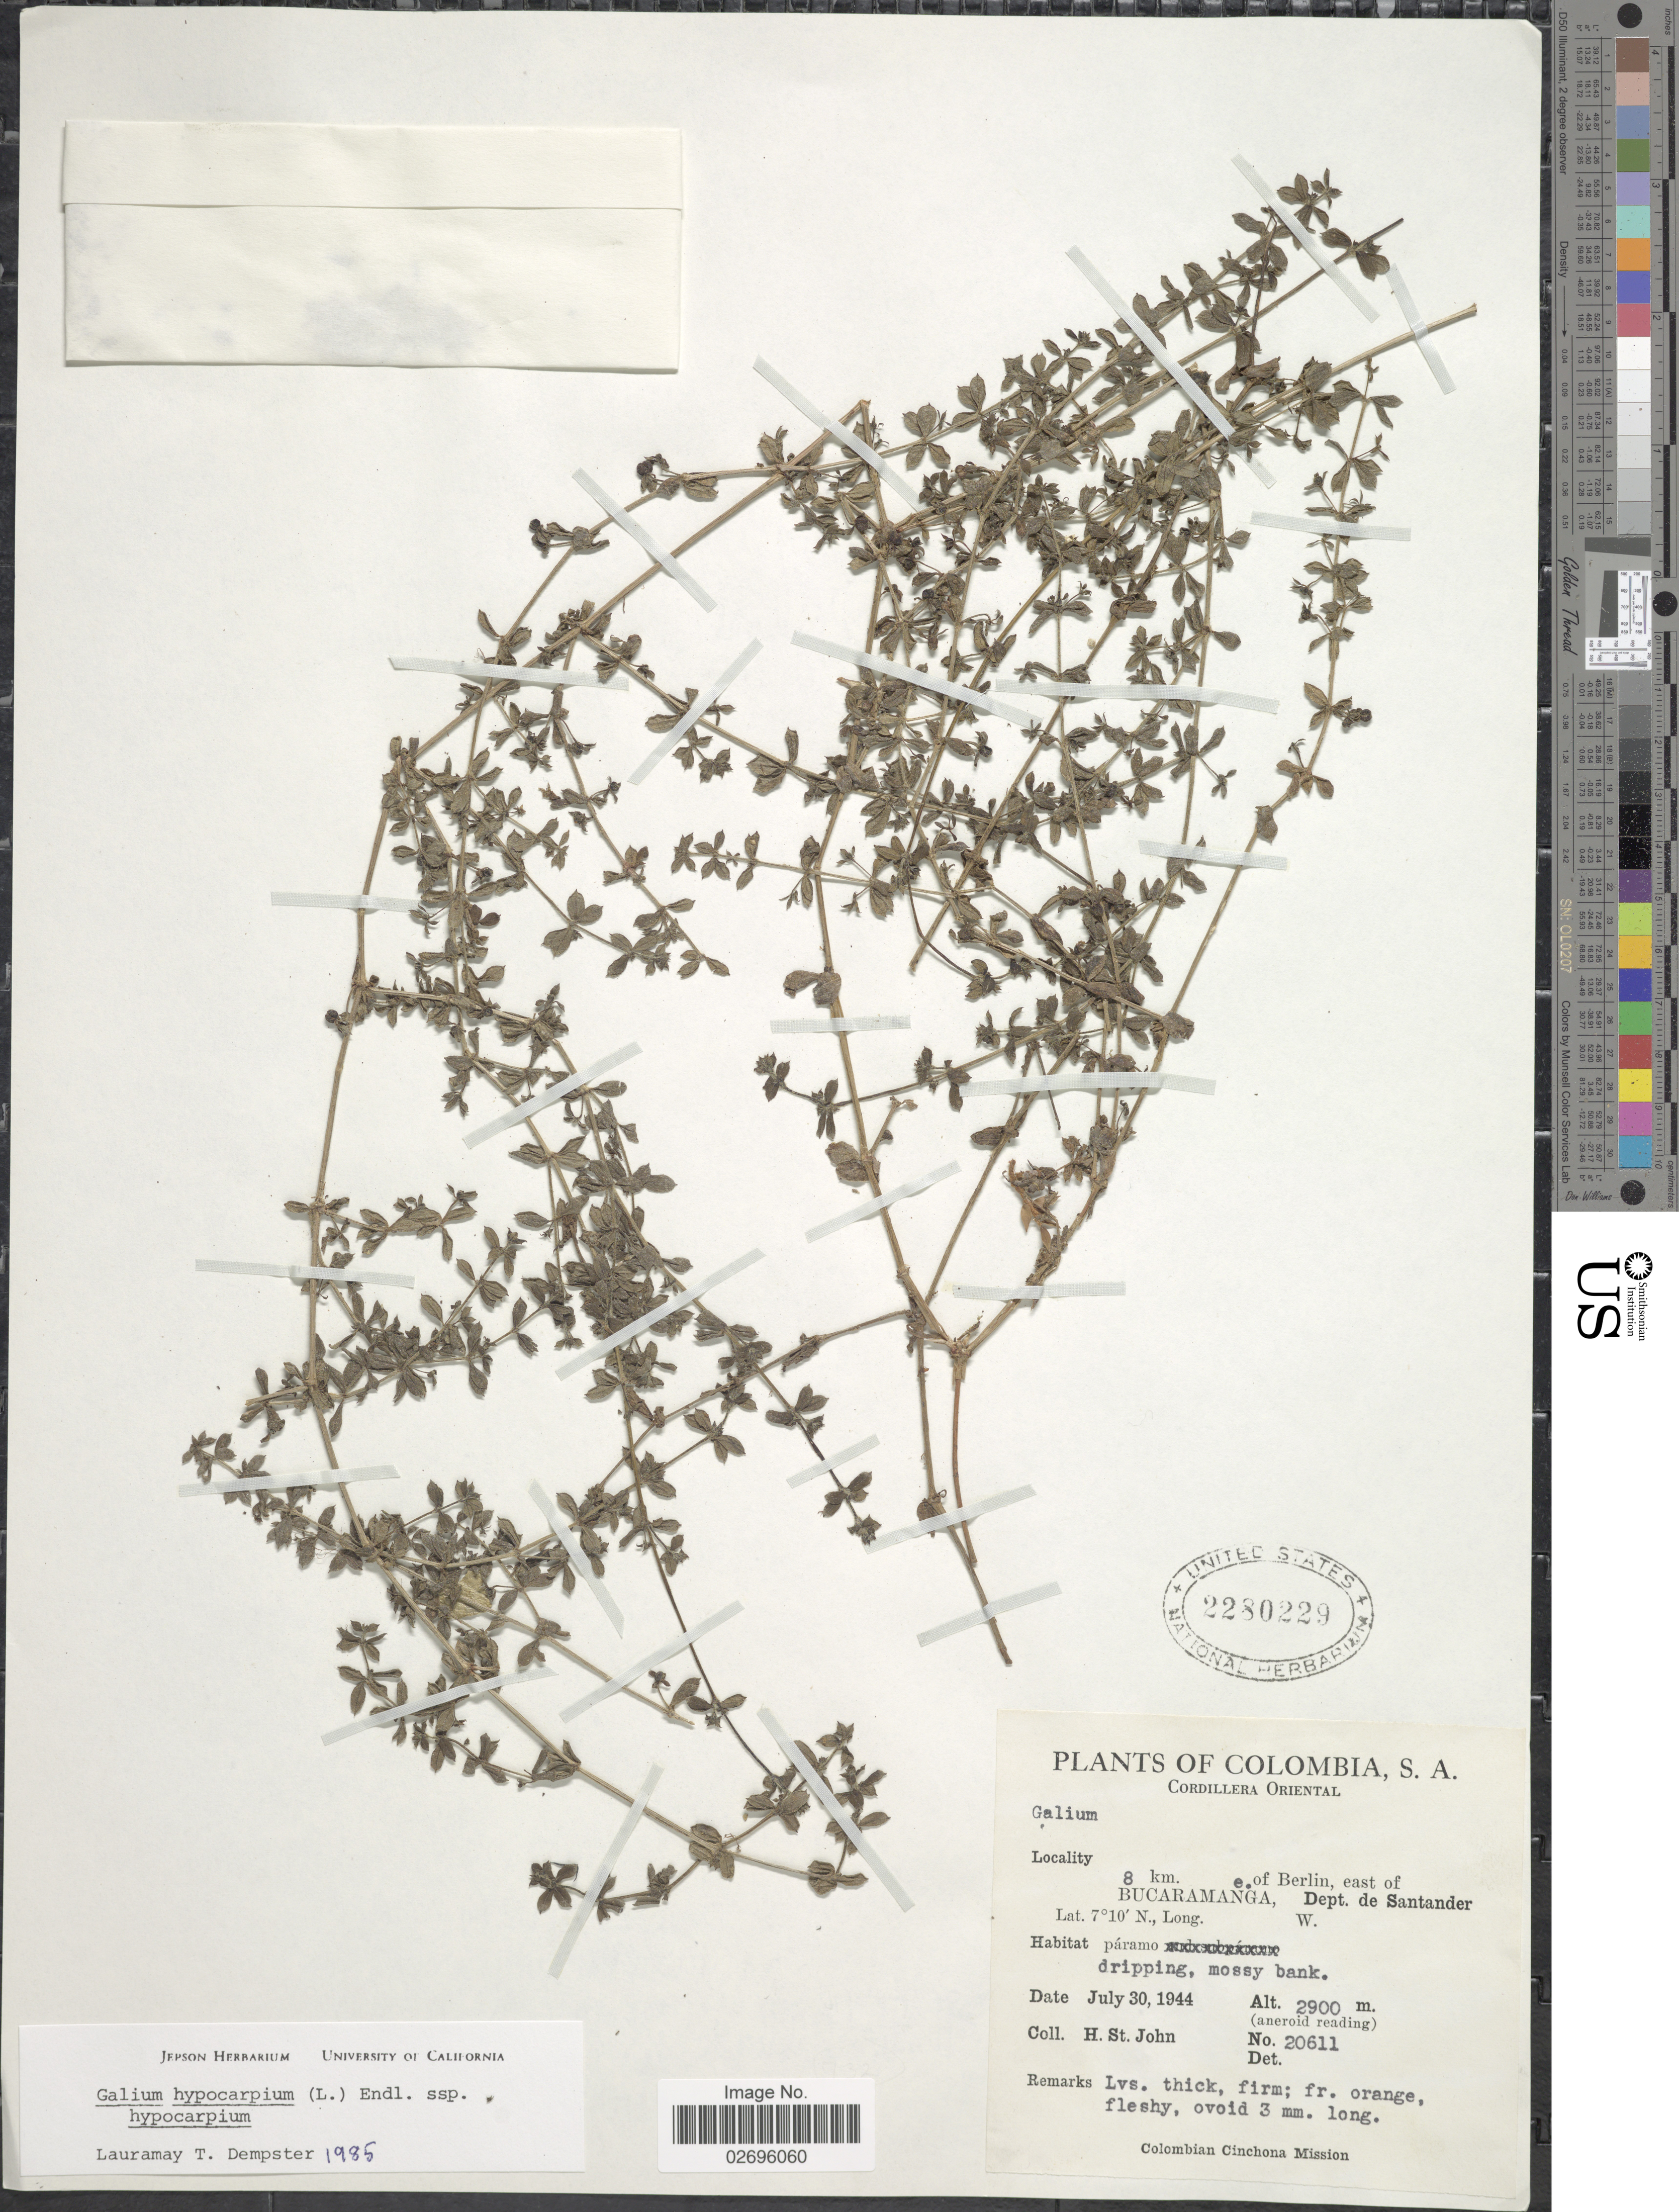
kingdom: Plantae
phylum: Tracheophyta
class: Magnoliopsida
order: Gentianales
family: Rubiaceae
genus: Galium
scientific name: Galium hypocarpium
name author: (L.) Endl. ex Griseb.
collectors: H. St. John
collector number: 20611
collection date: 1944-07-30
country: Colombia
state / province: Santander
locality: Cordillera Oriental. 8 km. e. of Berlin, east of Bucaramanga, Dept. de Santander.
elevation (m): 2900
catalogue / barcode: US 2280229